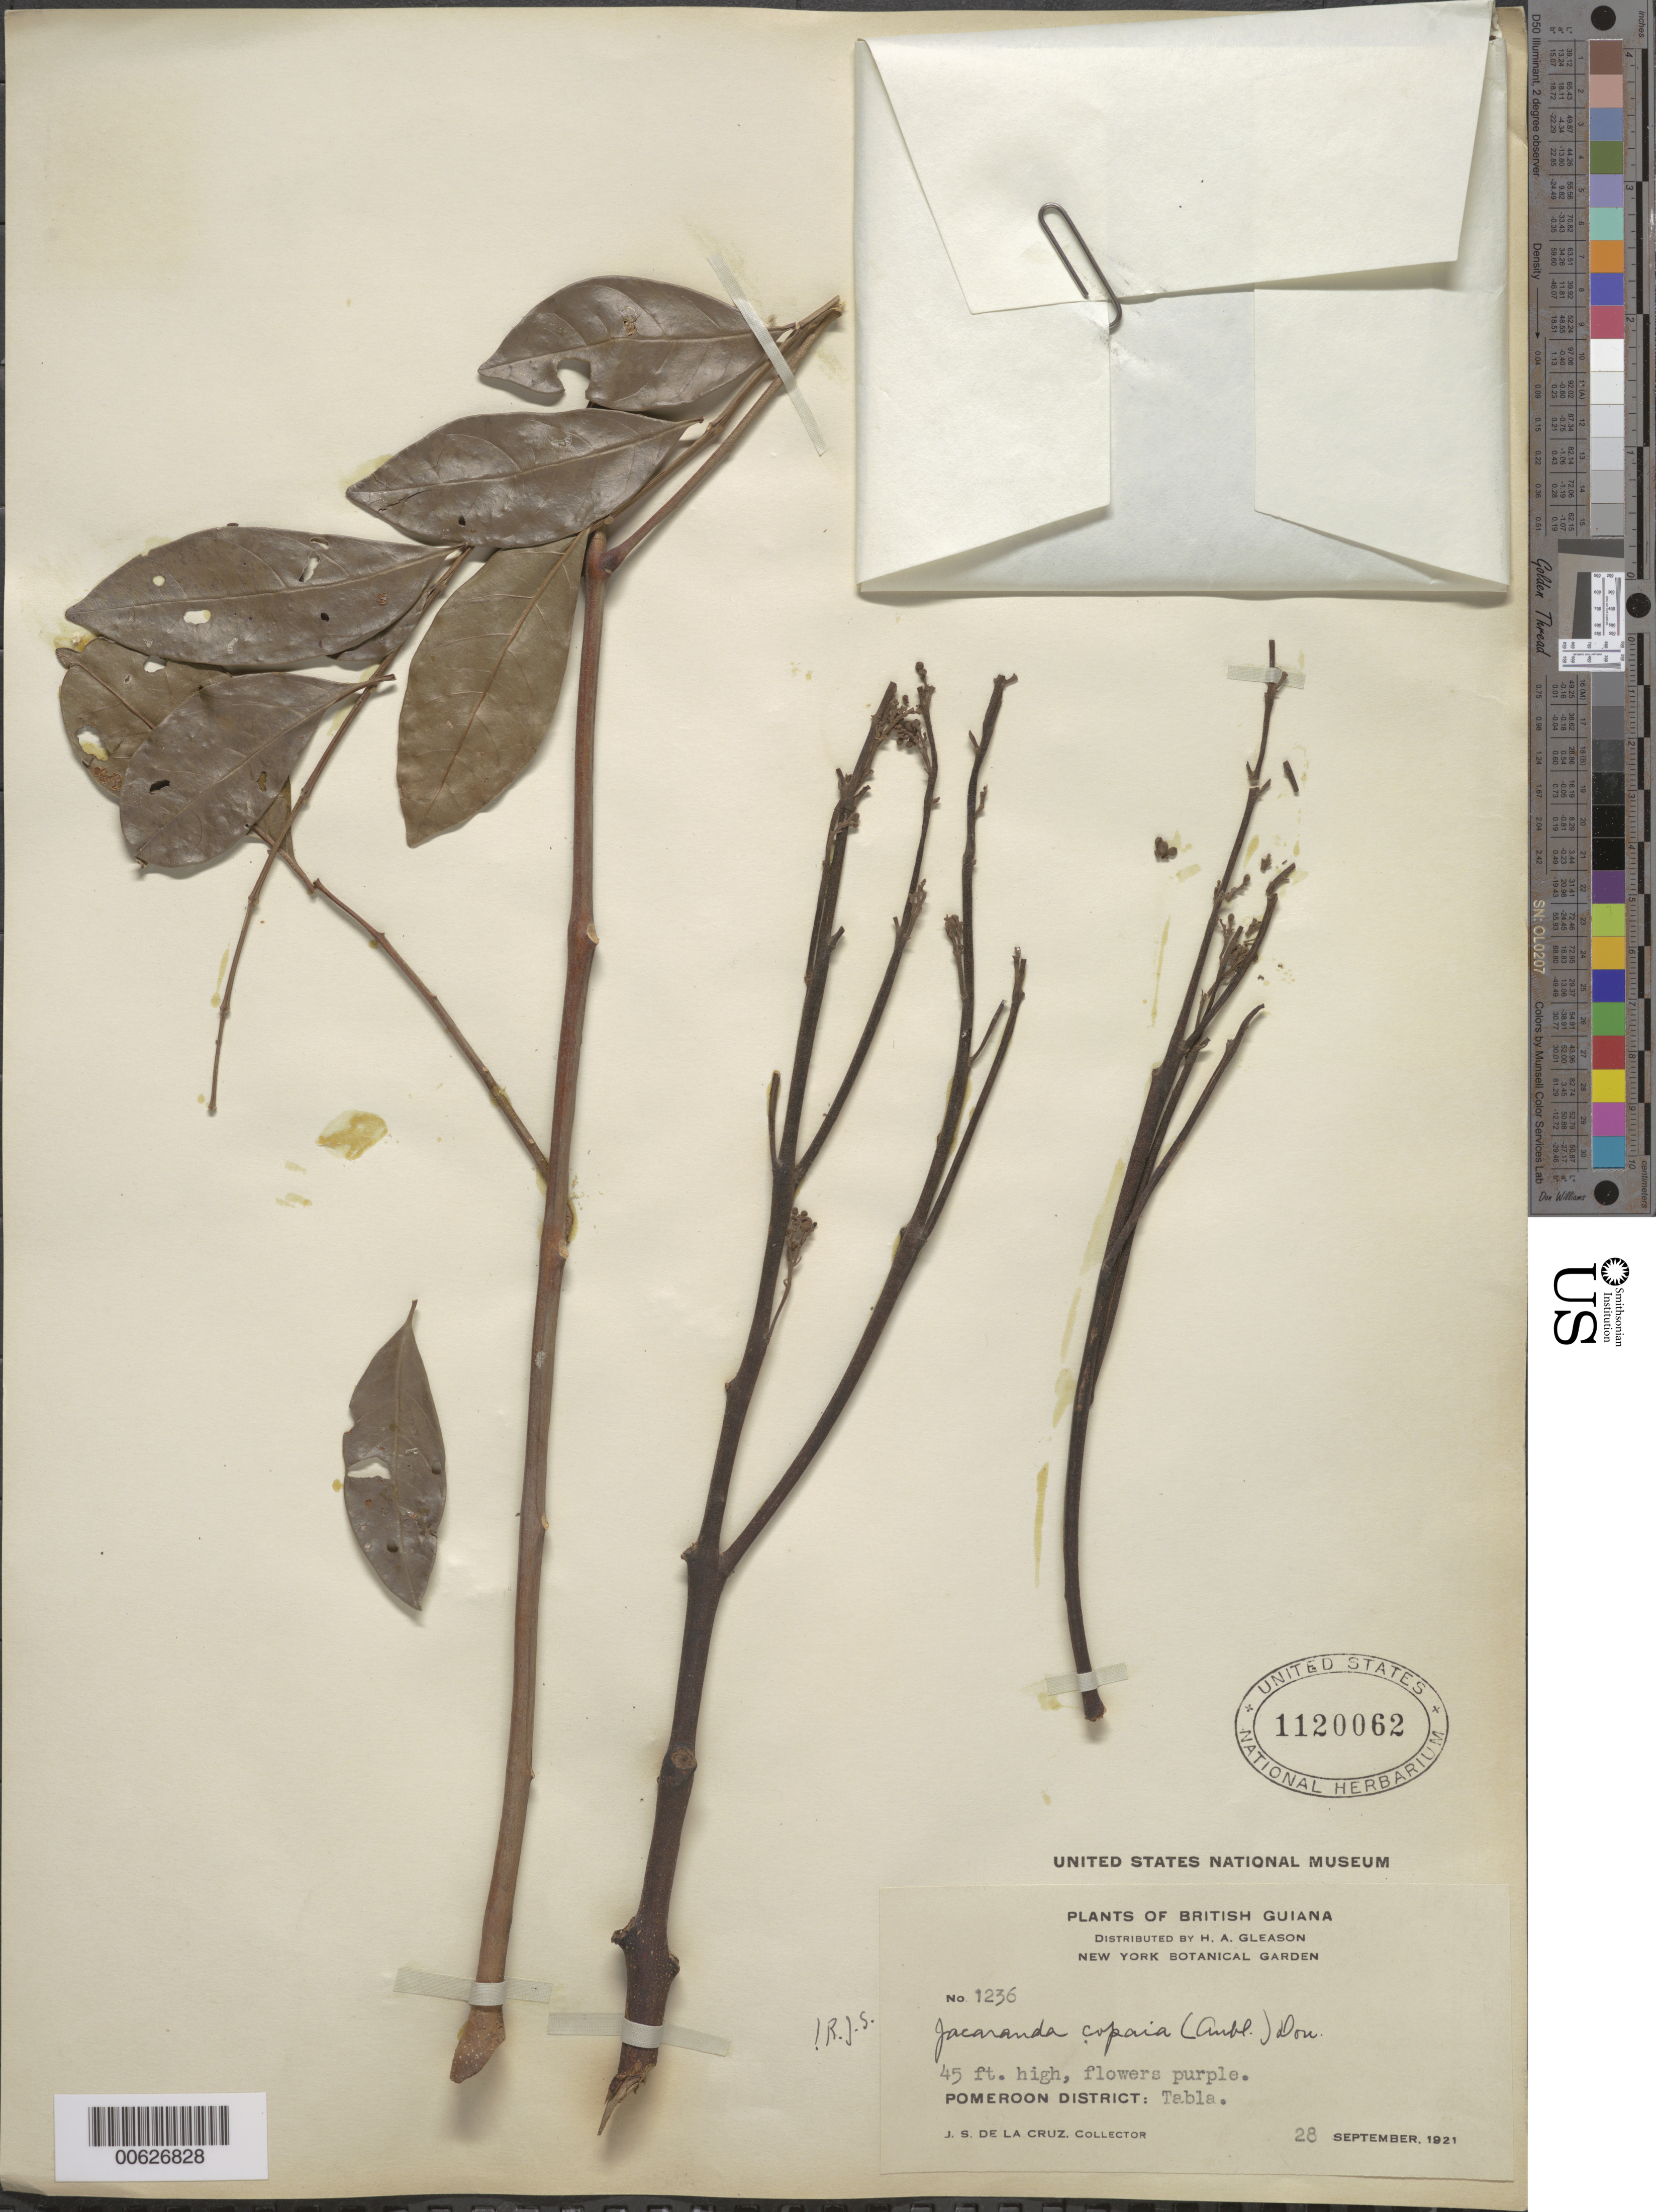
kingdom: Plantae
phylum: Tracheophyta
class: Magnoliopsida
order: Lamiales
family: Bignoniaceae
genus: Jacaranda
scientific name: Jacaranda copaia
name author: (Aubl.) D. Don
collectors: J. S. de la Cruz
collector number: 1236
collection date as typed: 28-Sep-21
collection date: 1921-09-28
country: Guyana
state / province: Barima-Waini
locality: Tabla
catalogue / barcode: US 1120062